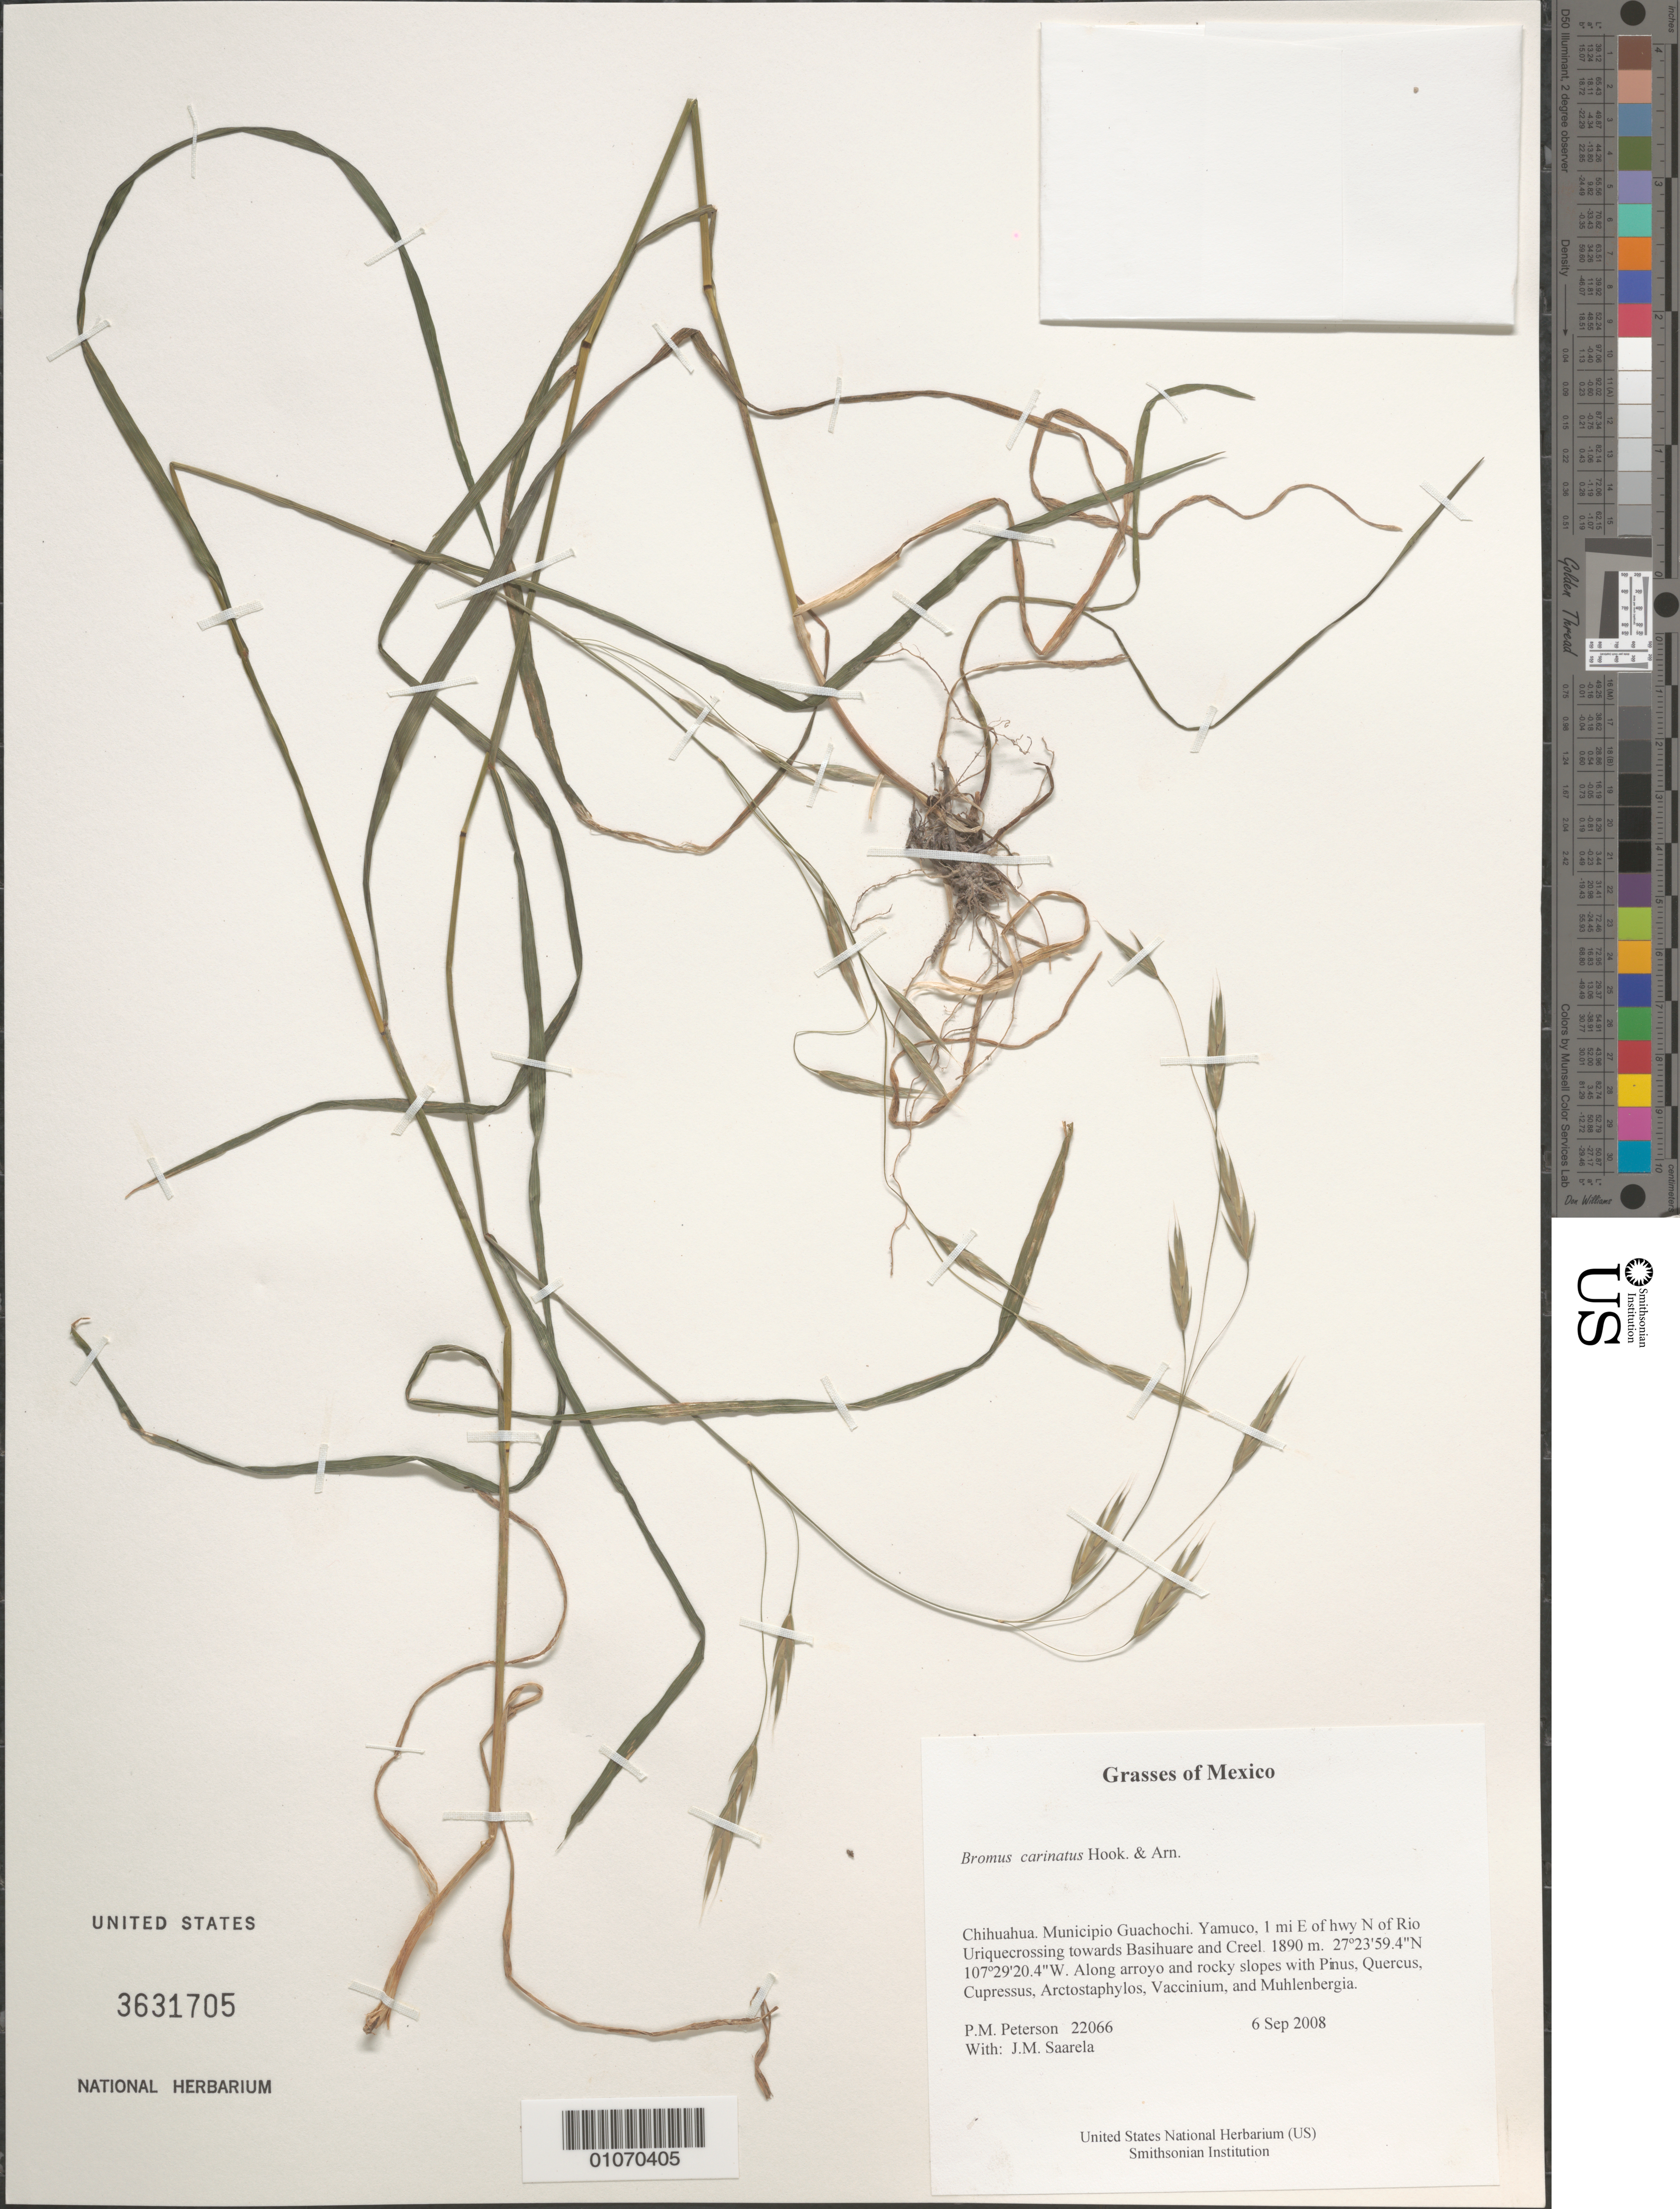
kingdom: Plantae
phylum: Tracheophyta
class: Liliopsida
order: Poales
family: Poaceae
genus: Bromus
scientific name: Bromus carinatus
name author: Hook. & Arn.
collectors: P. M. Peterson & J. Saarela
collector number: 22066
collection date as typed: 06 Sep 2008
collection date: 2008-09-06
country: Mexico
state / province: Chihuahua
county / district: Municipio Guachochi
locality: Yamuco, 1 mi E of hwy N of Rio Uriquecrossing towards Basihuare and Creel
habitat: Along arroyo and rocky slopes with Pinus, Quercus, Cupressus, Arctostaphylos, Vaccinium, and Muhlenbergia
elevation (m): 1890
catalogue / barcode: US 3631705